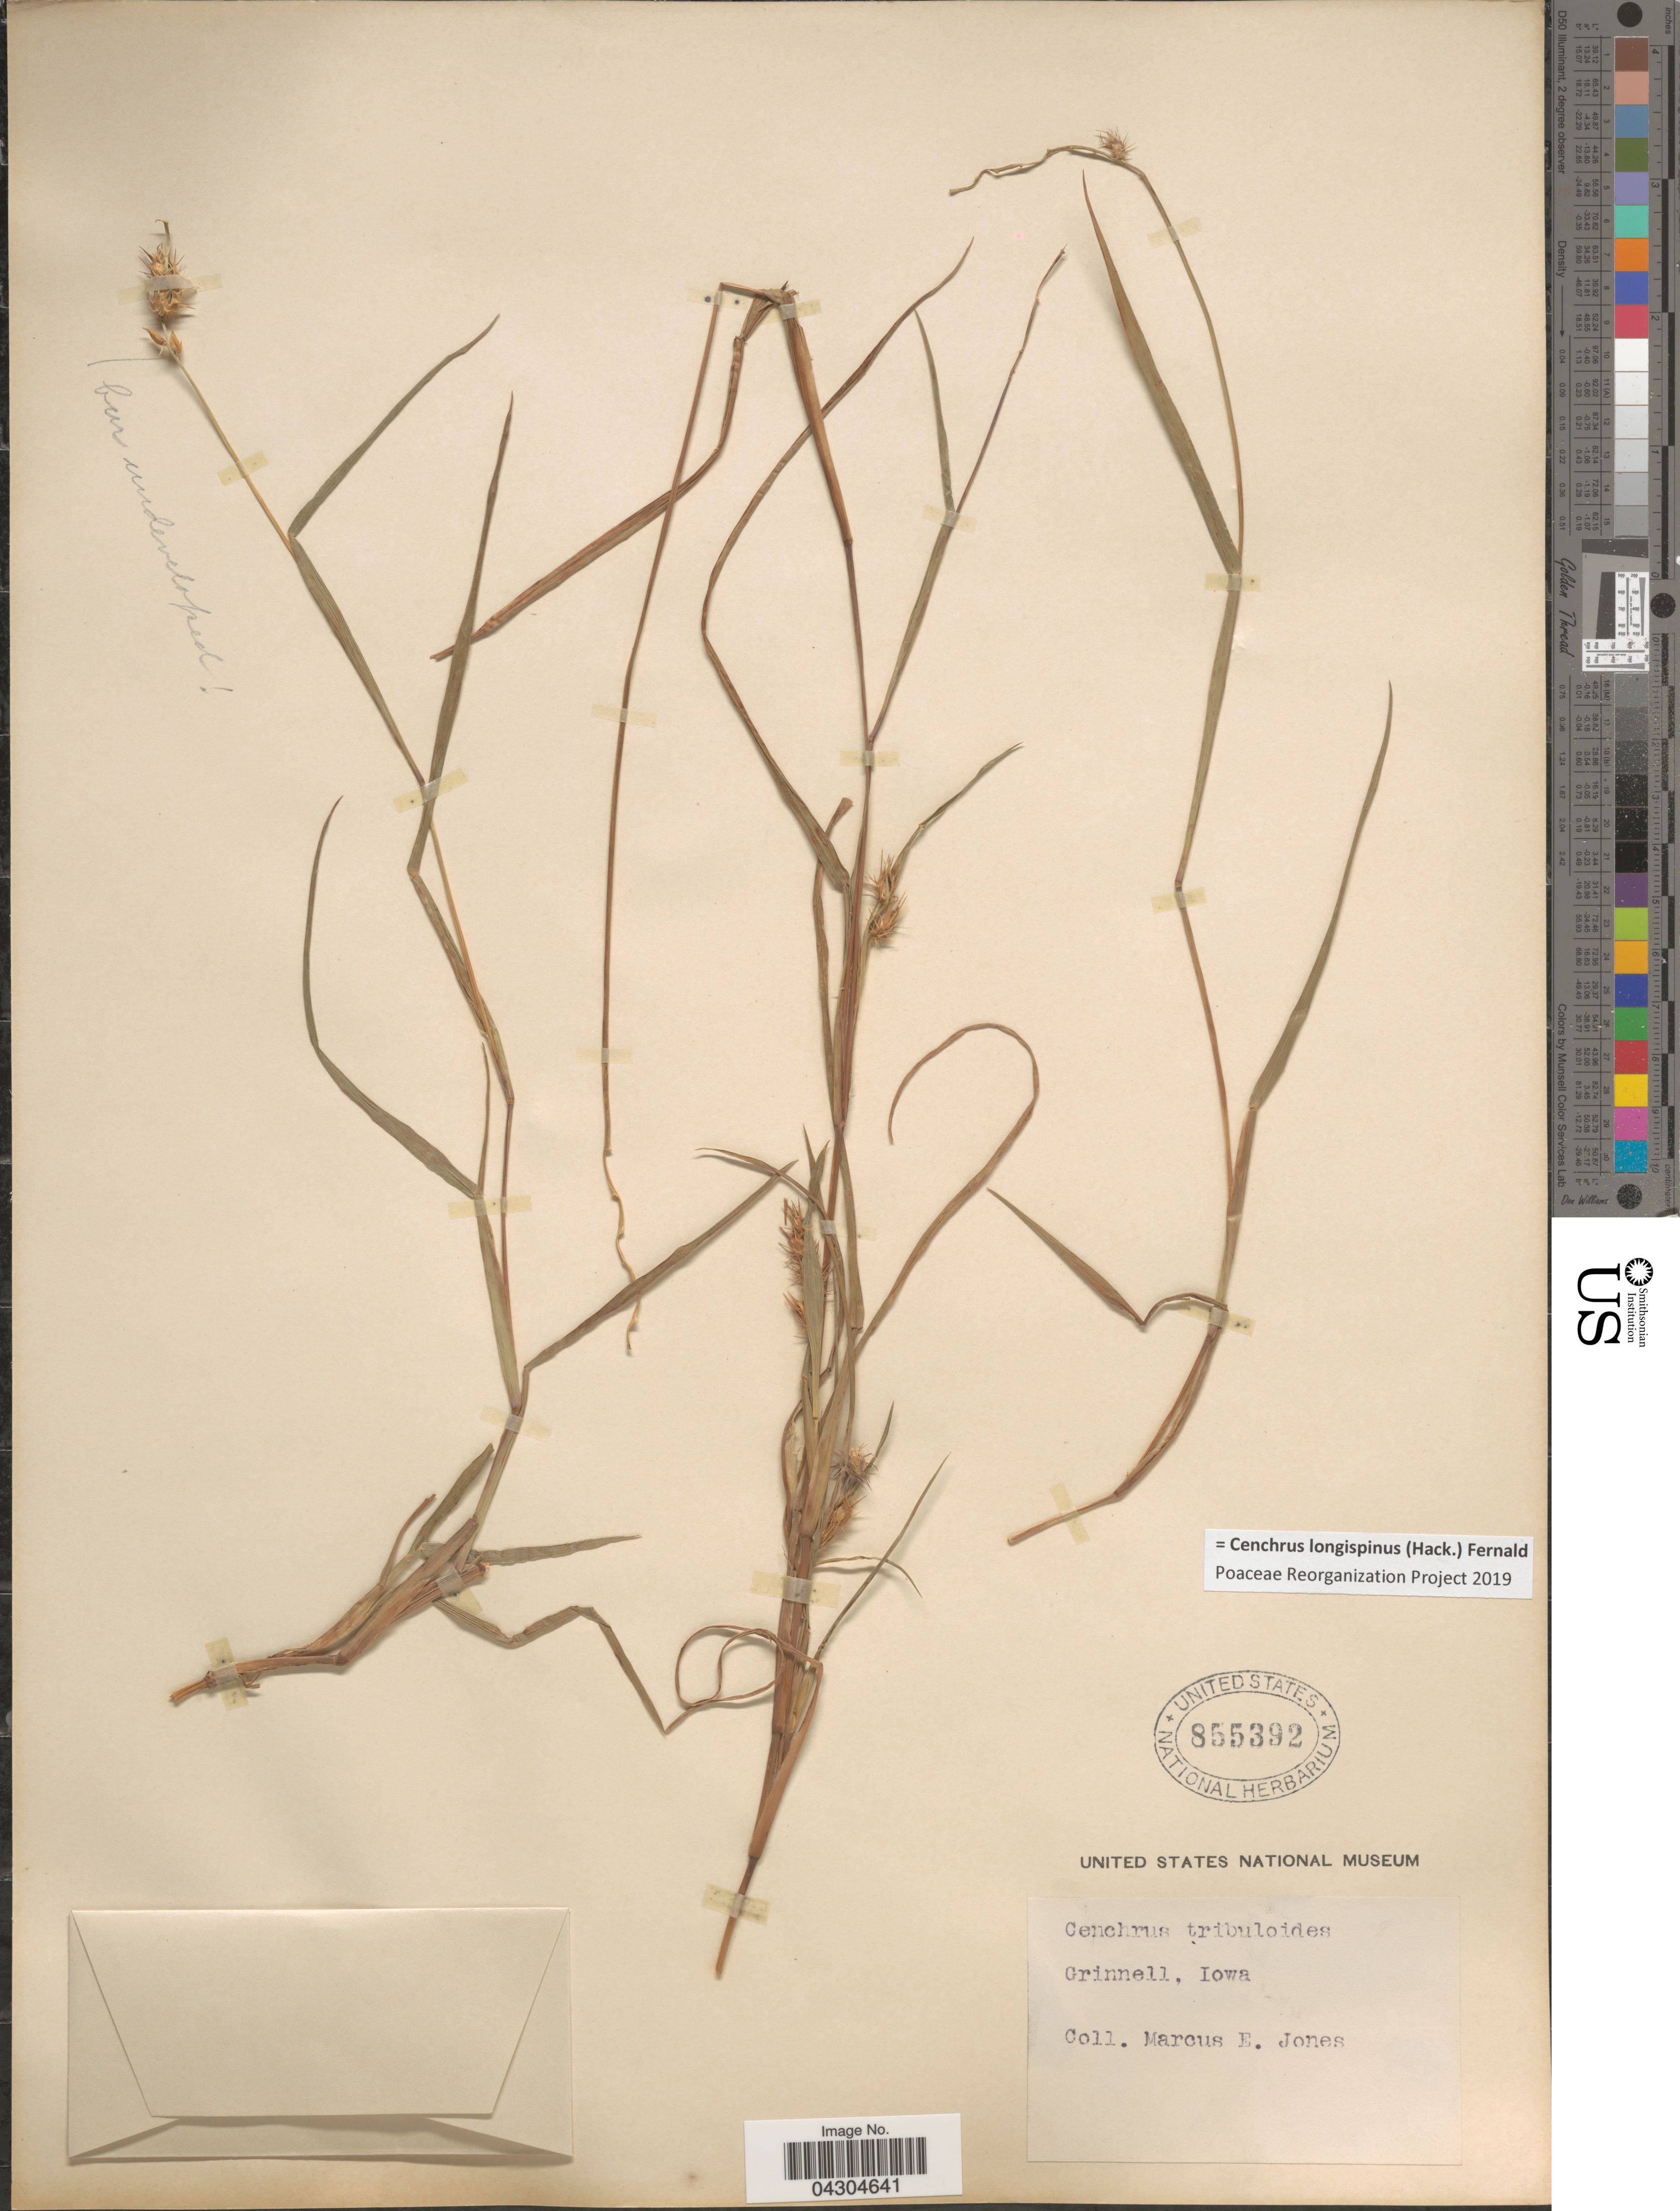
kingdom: Plantae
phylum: Tracheophyta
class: Liliopsida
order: Poales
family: Poaceae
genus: Cenchrus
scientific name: Cenchrus longispinus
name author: (Hack.) Fernald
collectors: M. E. Jones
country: United States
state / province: Iowa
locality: Grinnell.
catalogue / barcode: US 855392